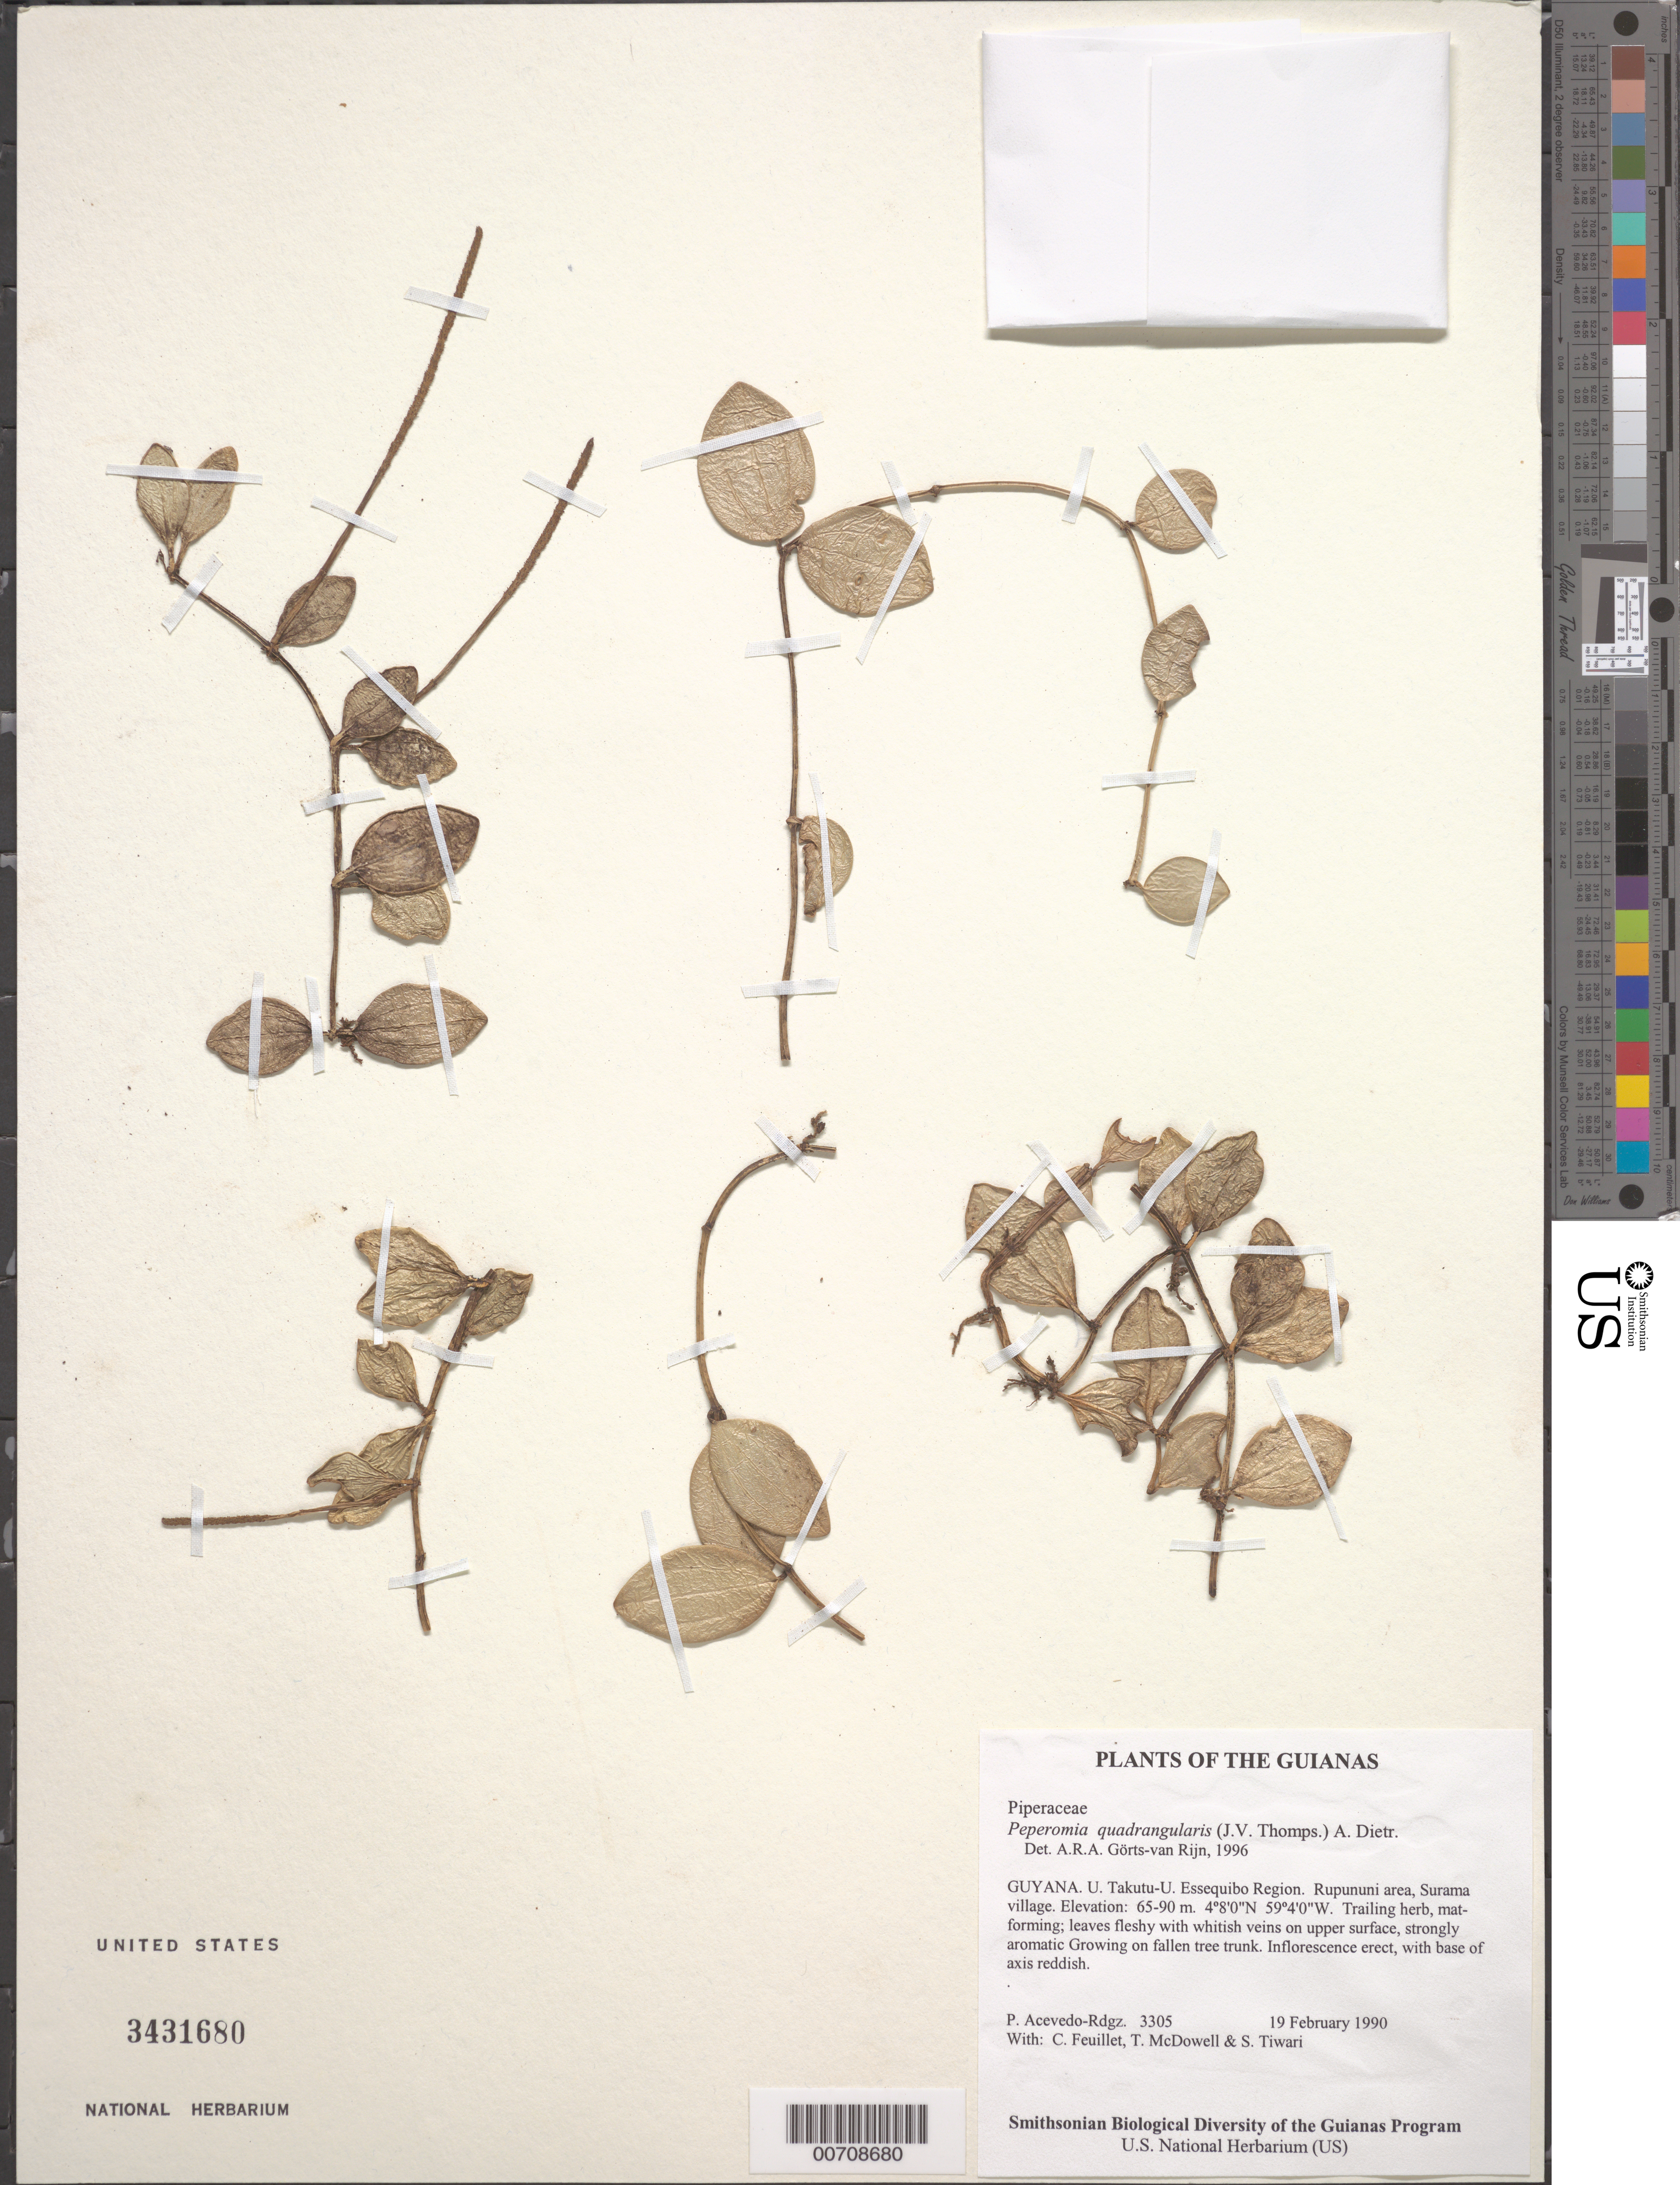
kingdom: Plantae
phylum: Tracheophyta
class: Magnoliopsida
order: Piperales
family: Piperaceae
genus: Peperomia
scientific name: Peperomia quadrangularis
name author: (J.V. Thomps.) A. Dietr.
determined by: Görts-van Rijn, A. R. A.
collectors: P. Acevedo-Rodr., C. Feuillet, T. McDowell & S. Tiwari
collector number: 3305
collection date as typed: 19 Feb 1990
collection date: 1990-02-19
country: Guyana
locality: U. Takutu - U. Essequibo. Rupununi area, Surama village.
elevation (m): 65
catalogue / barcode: US 3431680